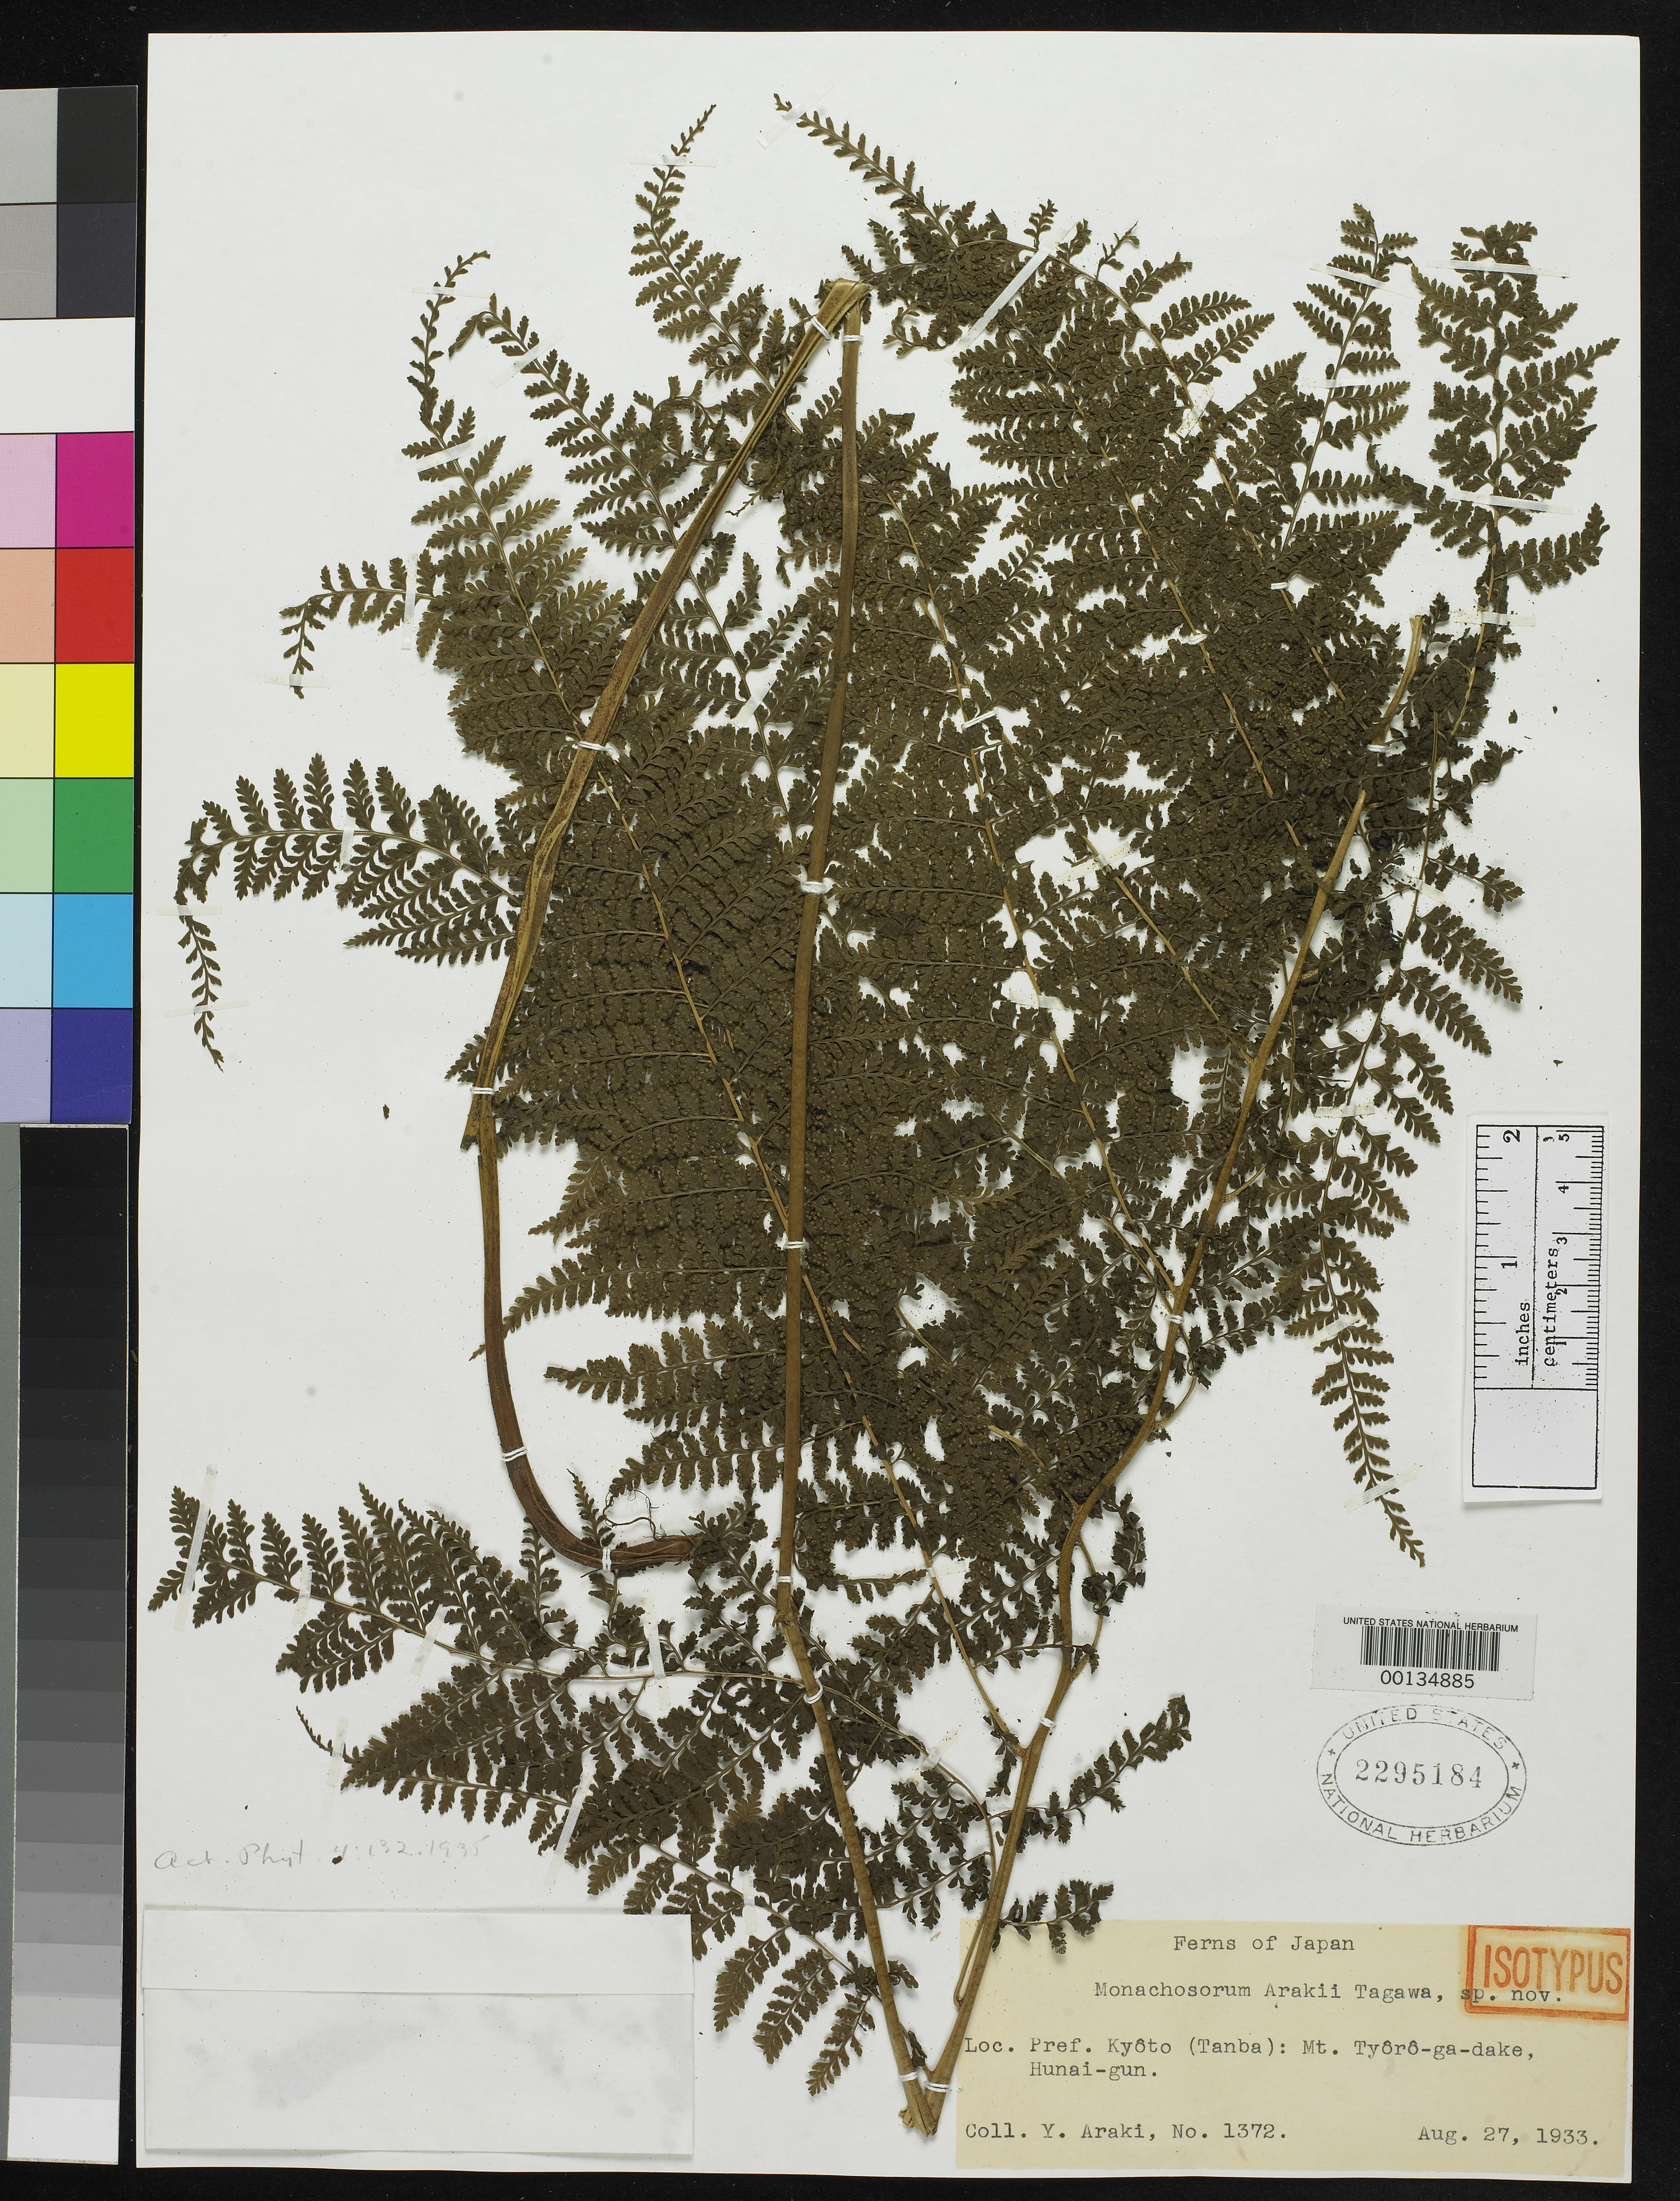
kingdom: Plantae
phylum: Tracheophyta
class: Polypodiopsida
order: Polypodiales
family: Dennstaedtiaceae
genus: Monachosorum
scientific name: Monachosorum arakii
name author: Tagawa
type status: Isotype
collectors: G. Araki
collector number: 1372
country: Japan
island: Honshu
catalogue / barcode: US 2295184